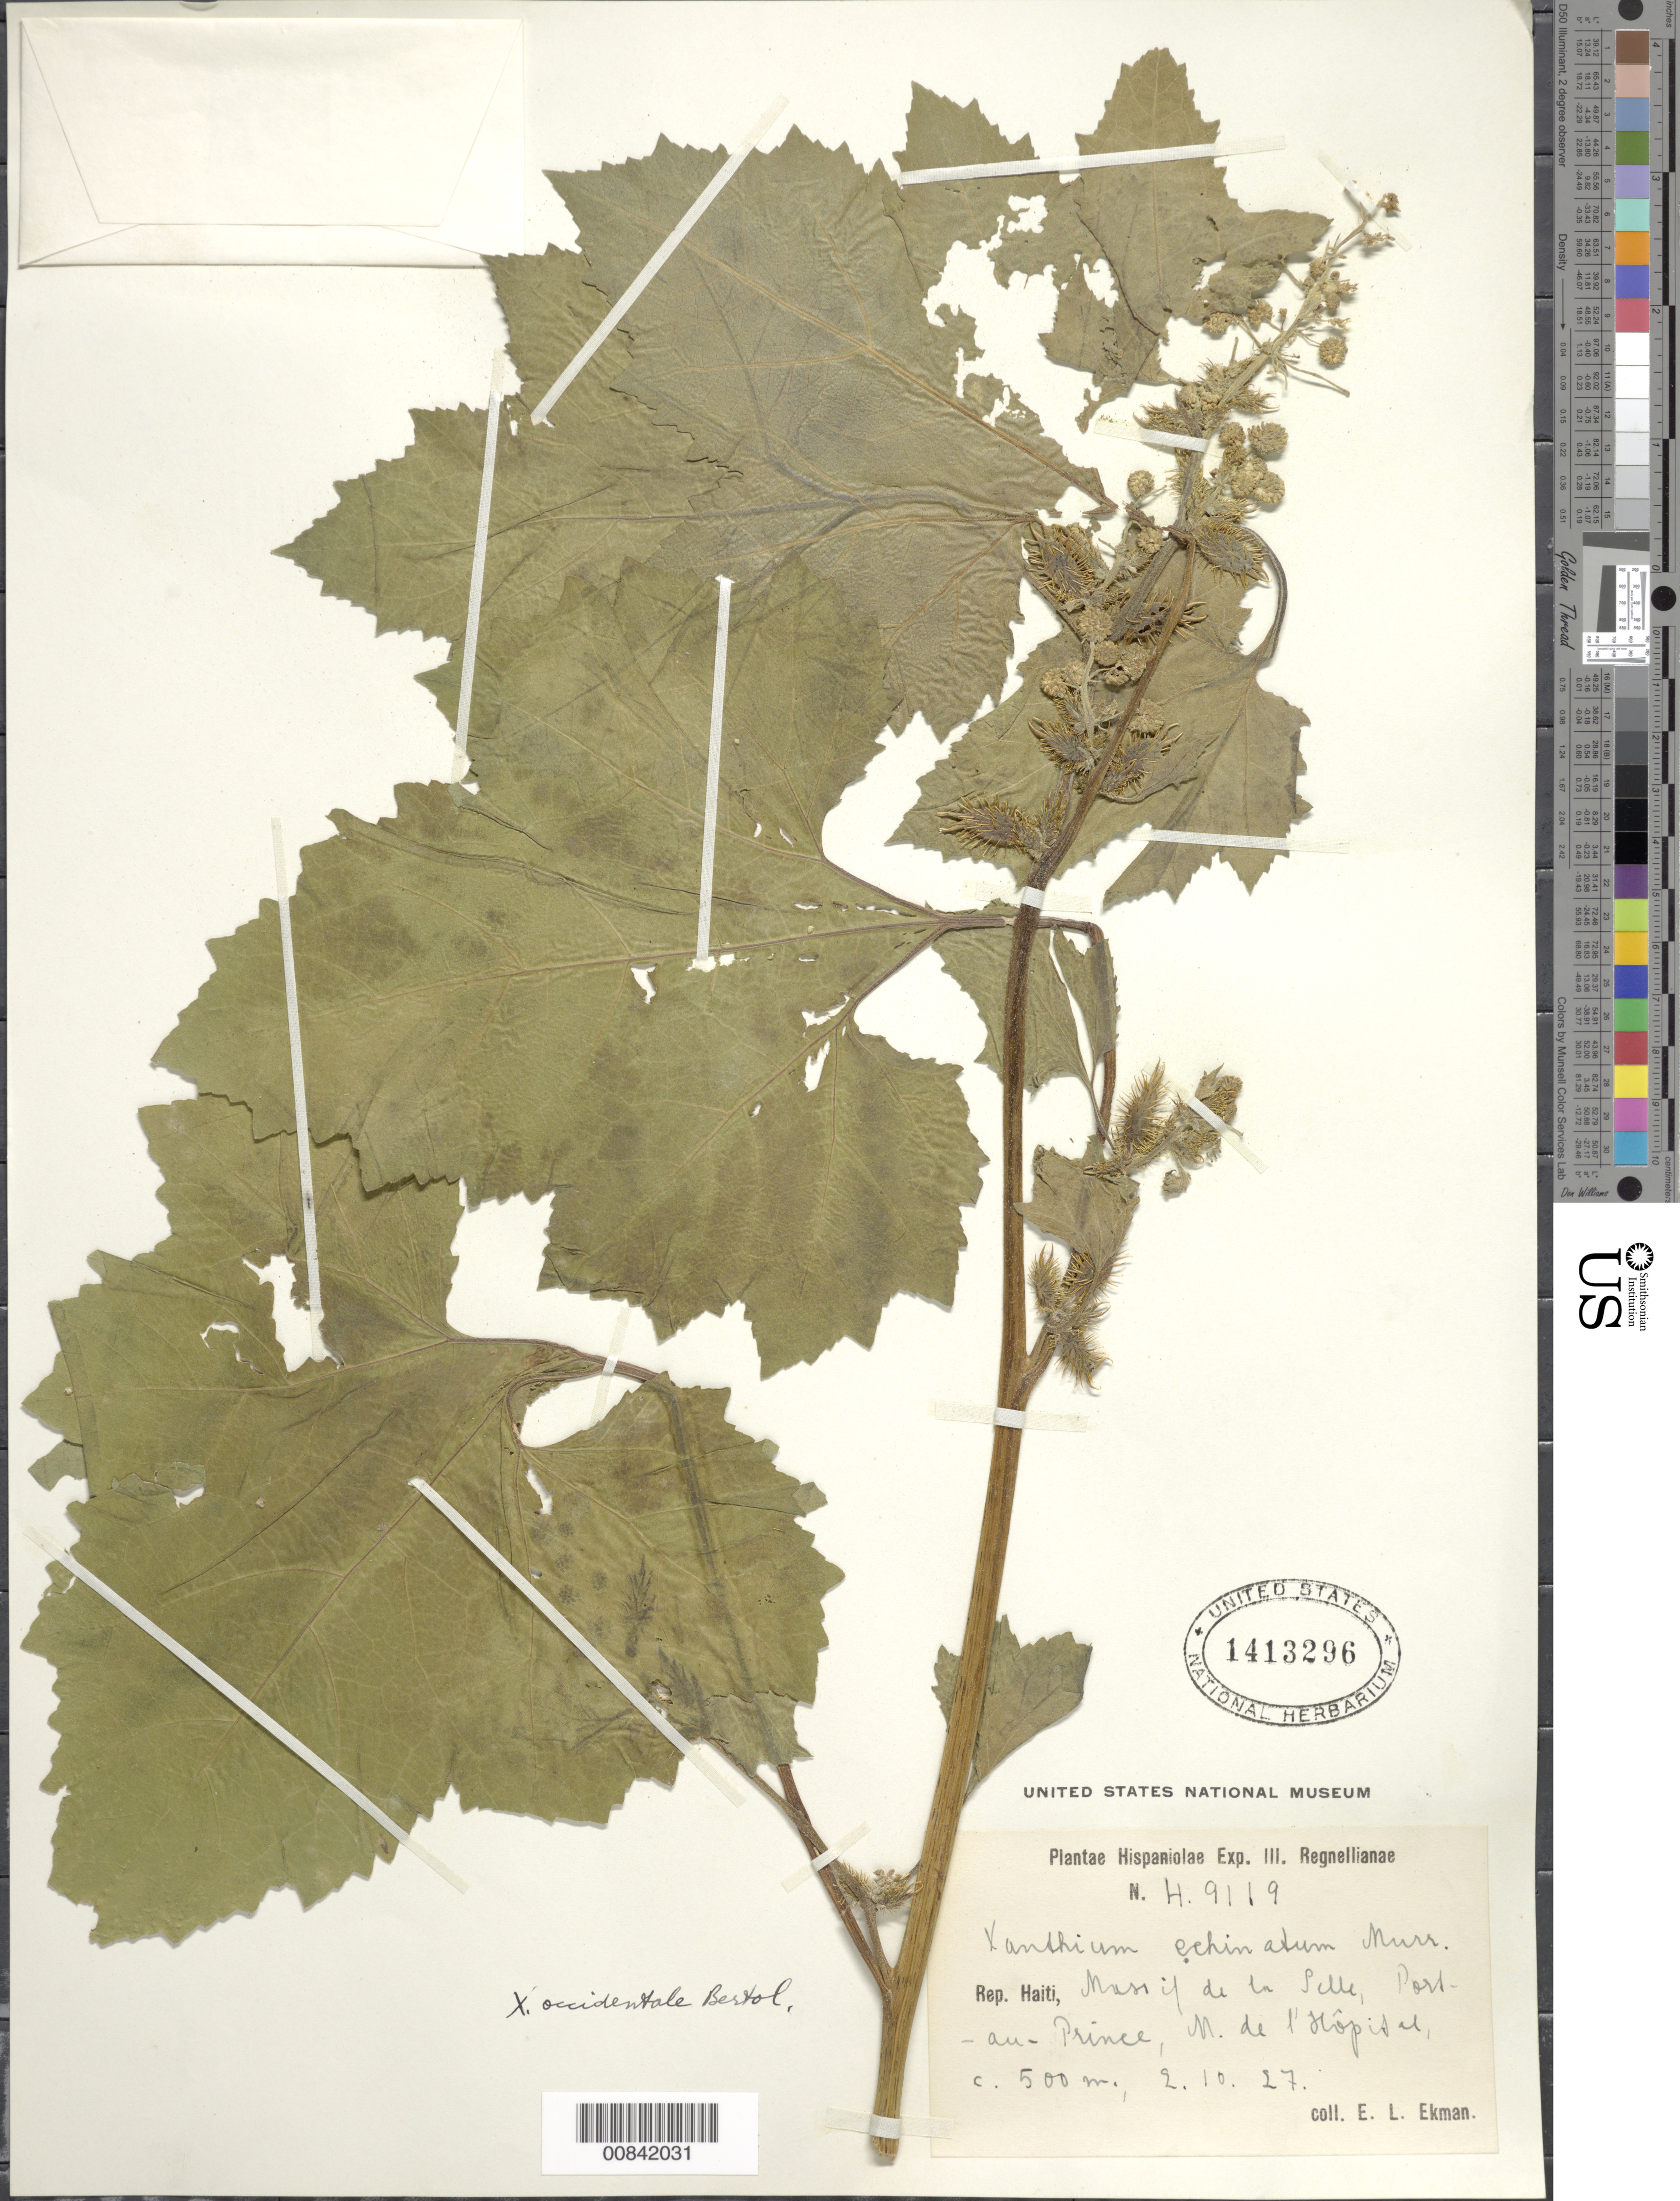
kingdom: Plantae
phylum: Tracheophyta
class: Magnoliopsida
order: Asterales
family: Asteraceae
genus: Xanthium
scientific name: Xanthium strumarium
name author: L.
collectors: E. L. Ekman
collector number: H 9119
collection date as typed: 02 Oct 1927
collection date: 1927-10-02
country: Haiti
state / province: Ouest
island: Hispaniola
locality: Massif de la Selle, Port-au-Prince, Morne de l'Hôpital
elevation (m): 500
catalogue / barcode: US 1413296